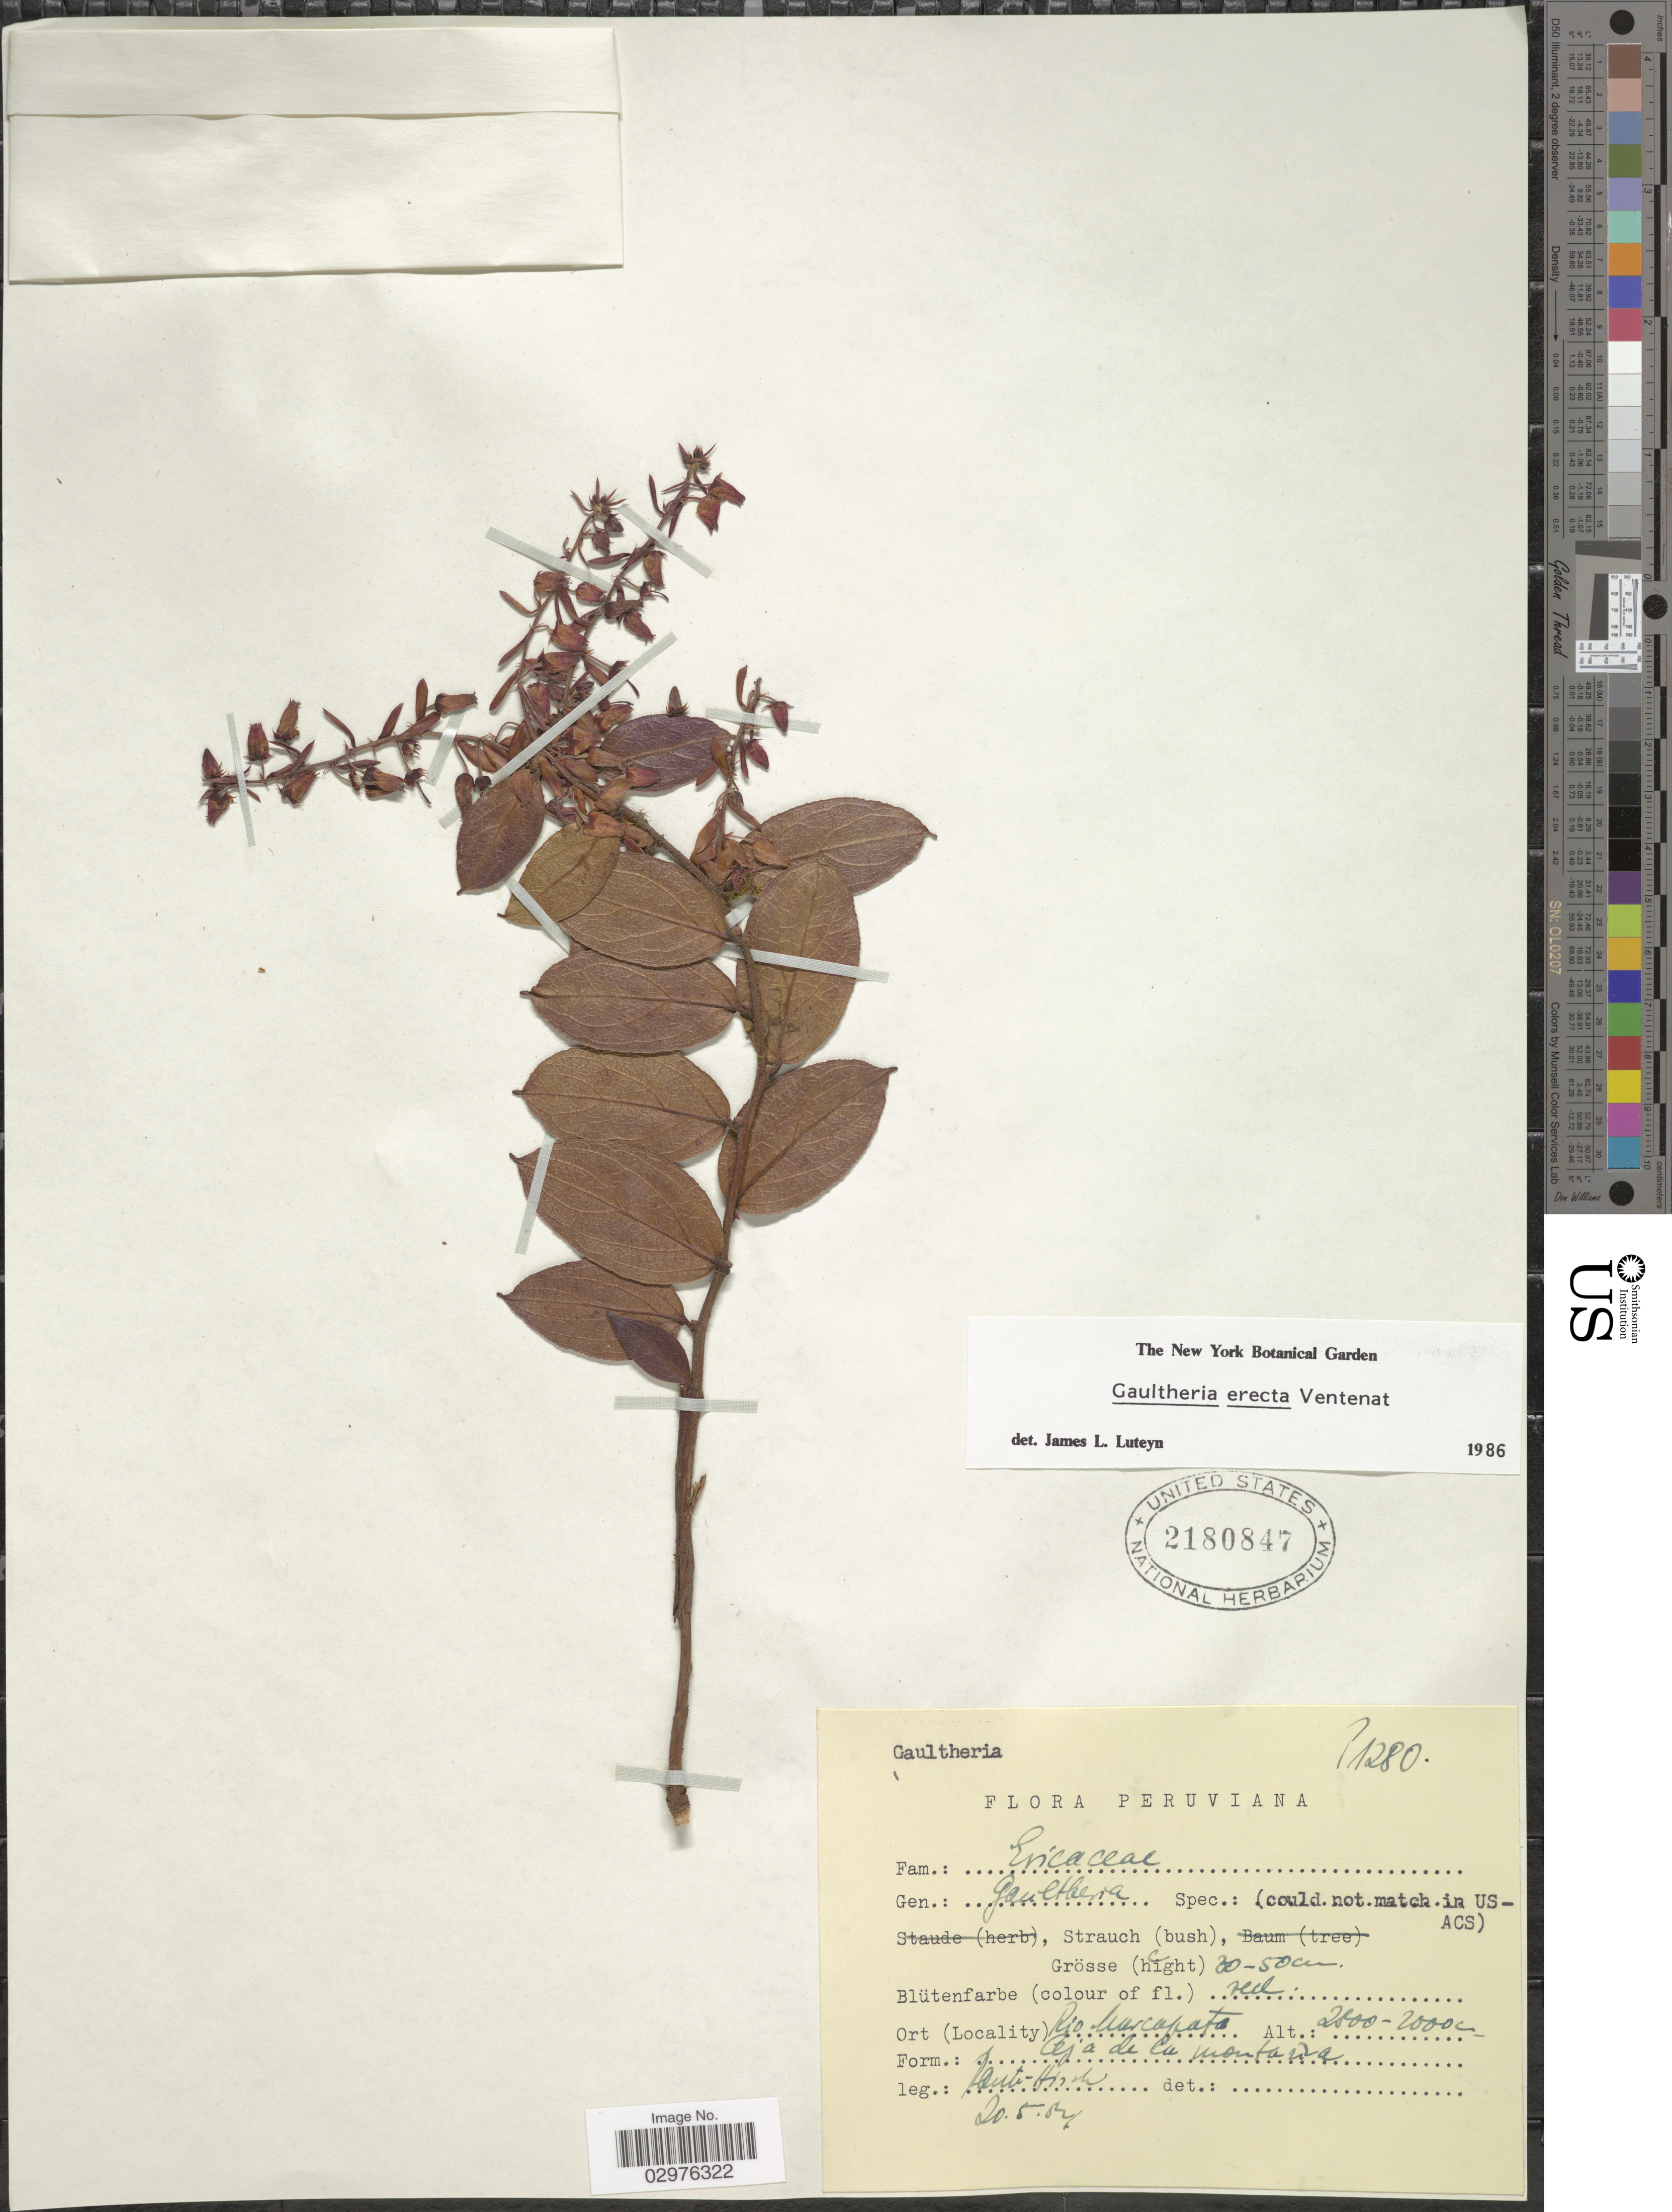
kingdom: Plantae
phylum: Tracheophyta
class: Magnoliopsida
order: Ericales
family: Ericaceae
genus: Gaultheria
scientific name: Gaultheria erecta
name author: Vent.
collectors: W. Rauh & G. Hirsch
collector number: P1280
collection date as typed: Transcribed d/m/y: 20/5/84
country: Peru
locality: Rio Marcapata.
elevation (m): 2000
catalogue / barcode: US 2180847